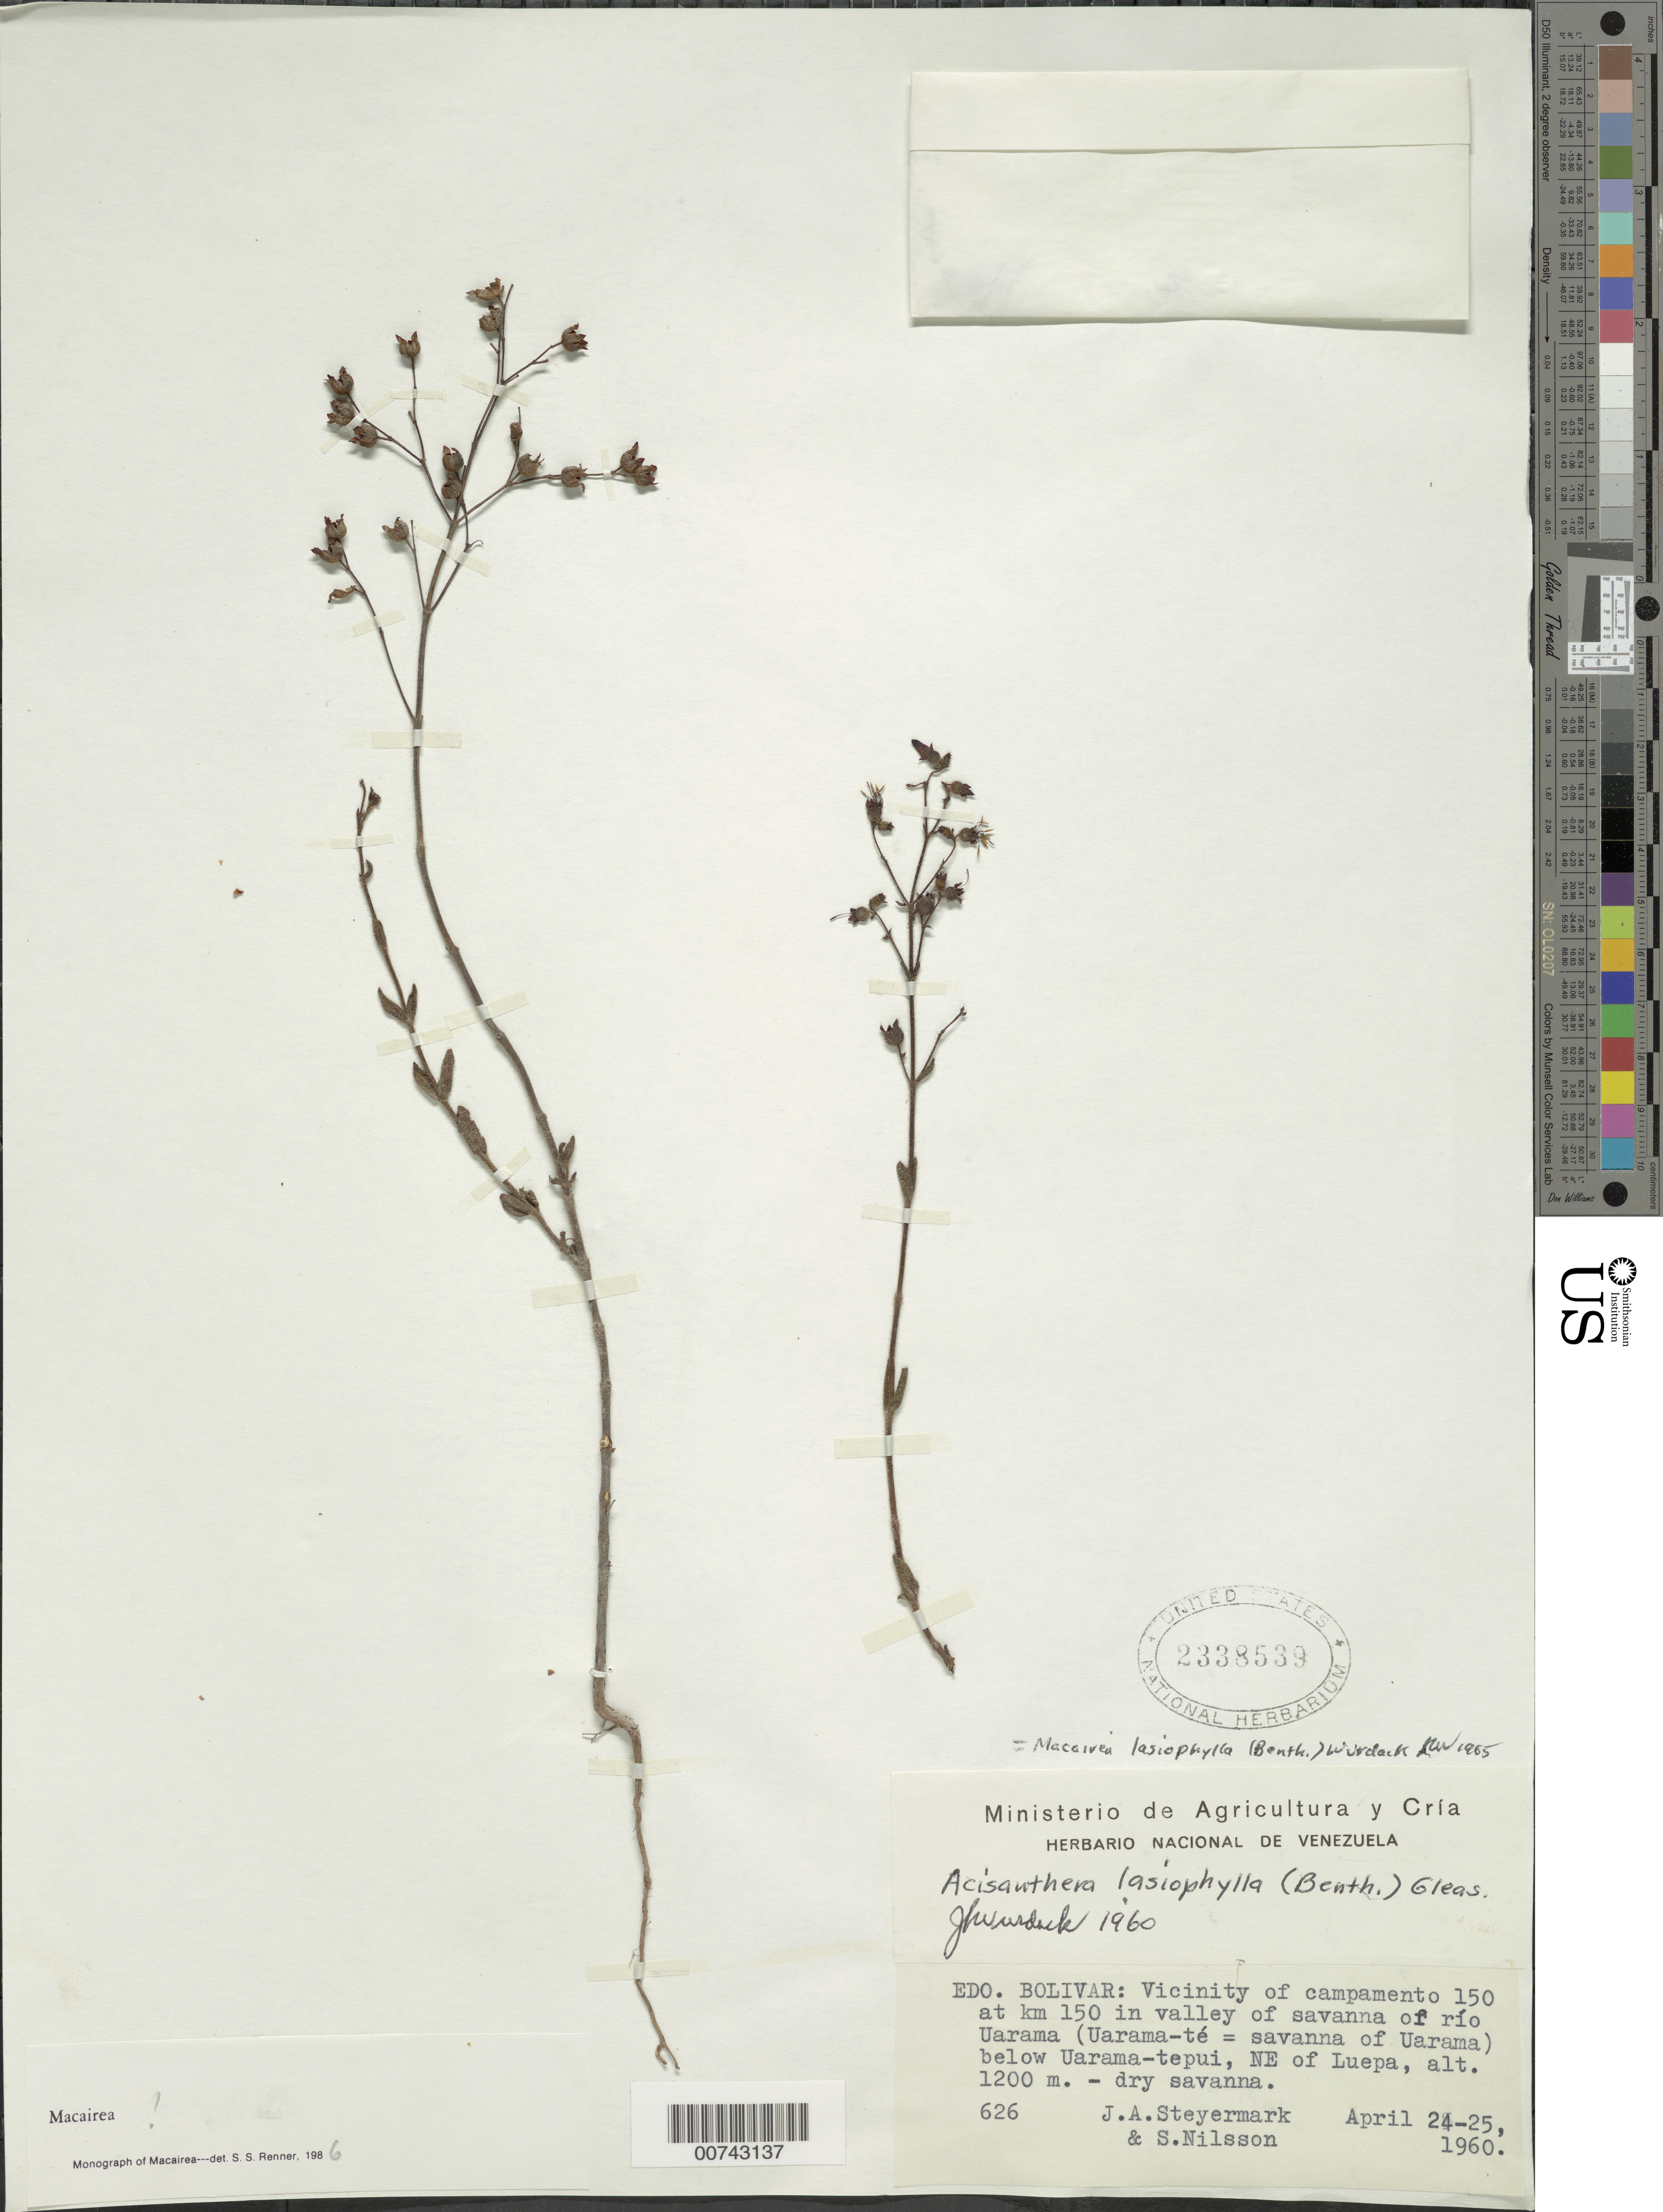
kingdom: Plantae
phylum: Tracheophyta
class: Magnoliopsida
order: Myrtales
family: Melastomataceae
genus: Macairea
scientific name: Macairea lasiophylla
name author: (Benth.) Wurdack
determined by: Wurdack, John J., (US), US (UNITED STATES)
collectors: J. Steyermark & S. Nilsson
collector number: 60 626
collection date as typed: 24-Apr-60 to 25-Apr-60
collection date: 1960-04-24/1960-04-25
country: Venezuela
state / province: Bolívar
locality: Río Uarama, below Uarama-tepuí, NE of Luepa, vic. of road campamento 150 at km 150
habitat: Around rocky exposures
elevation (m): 1220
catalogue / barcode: US 2338539